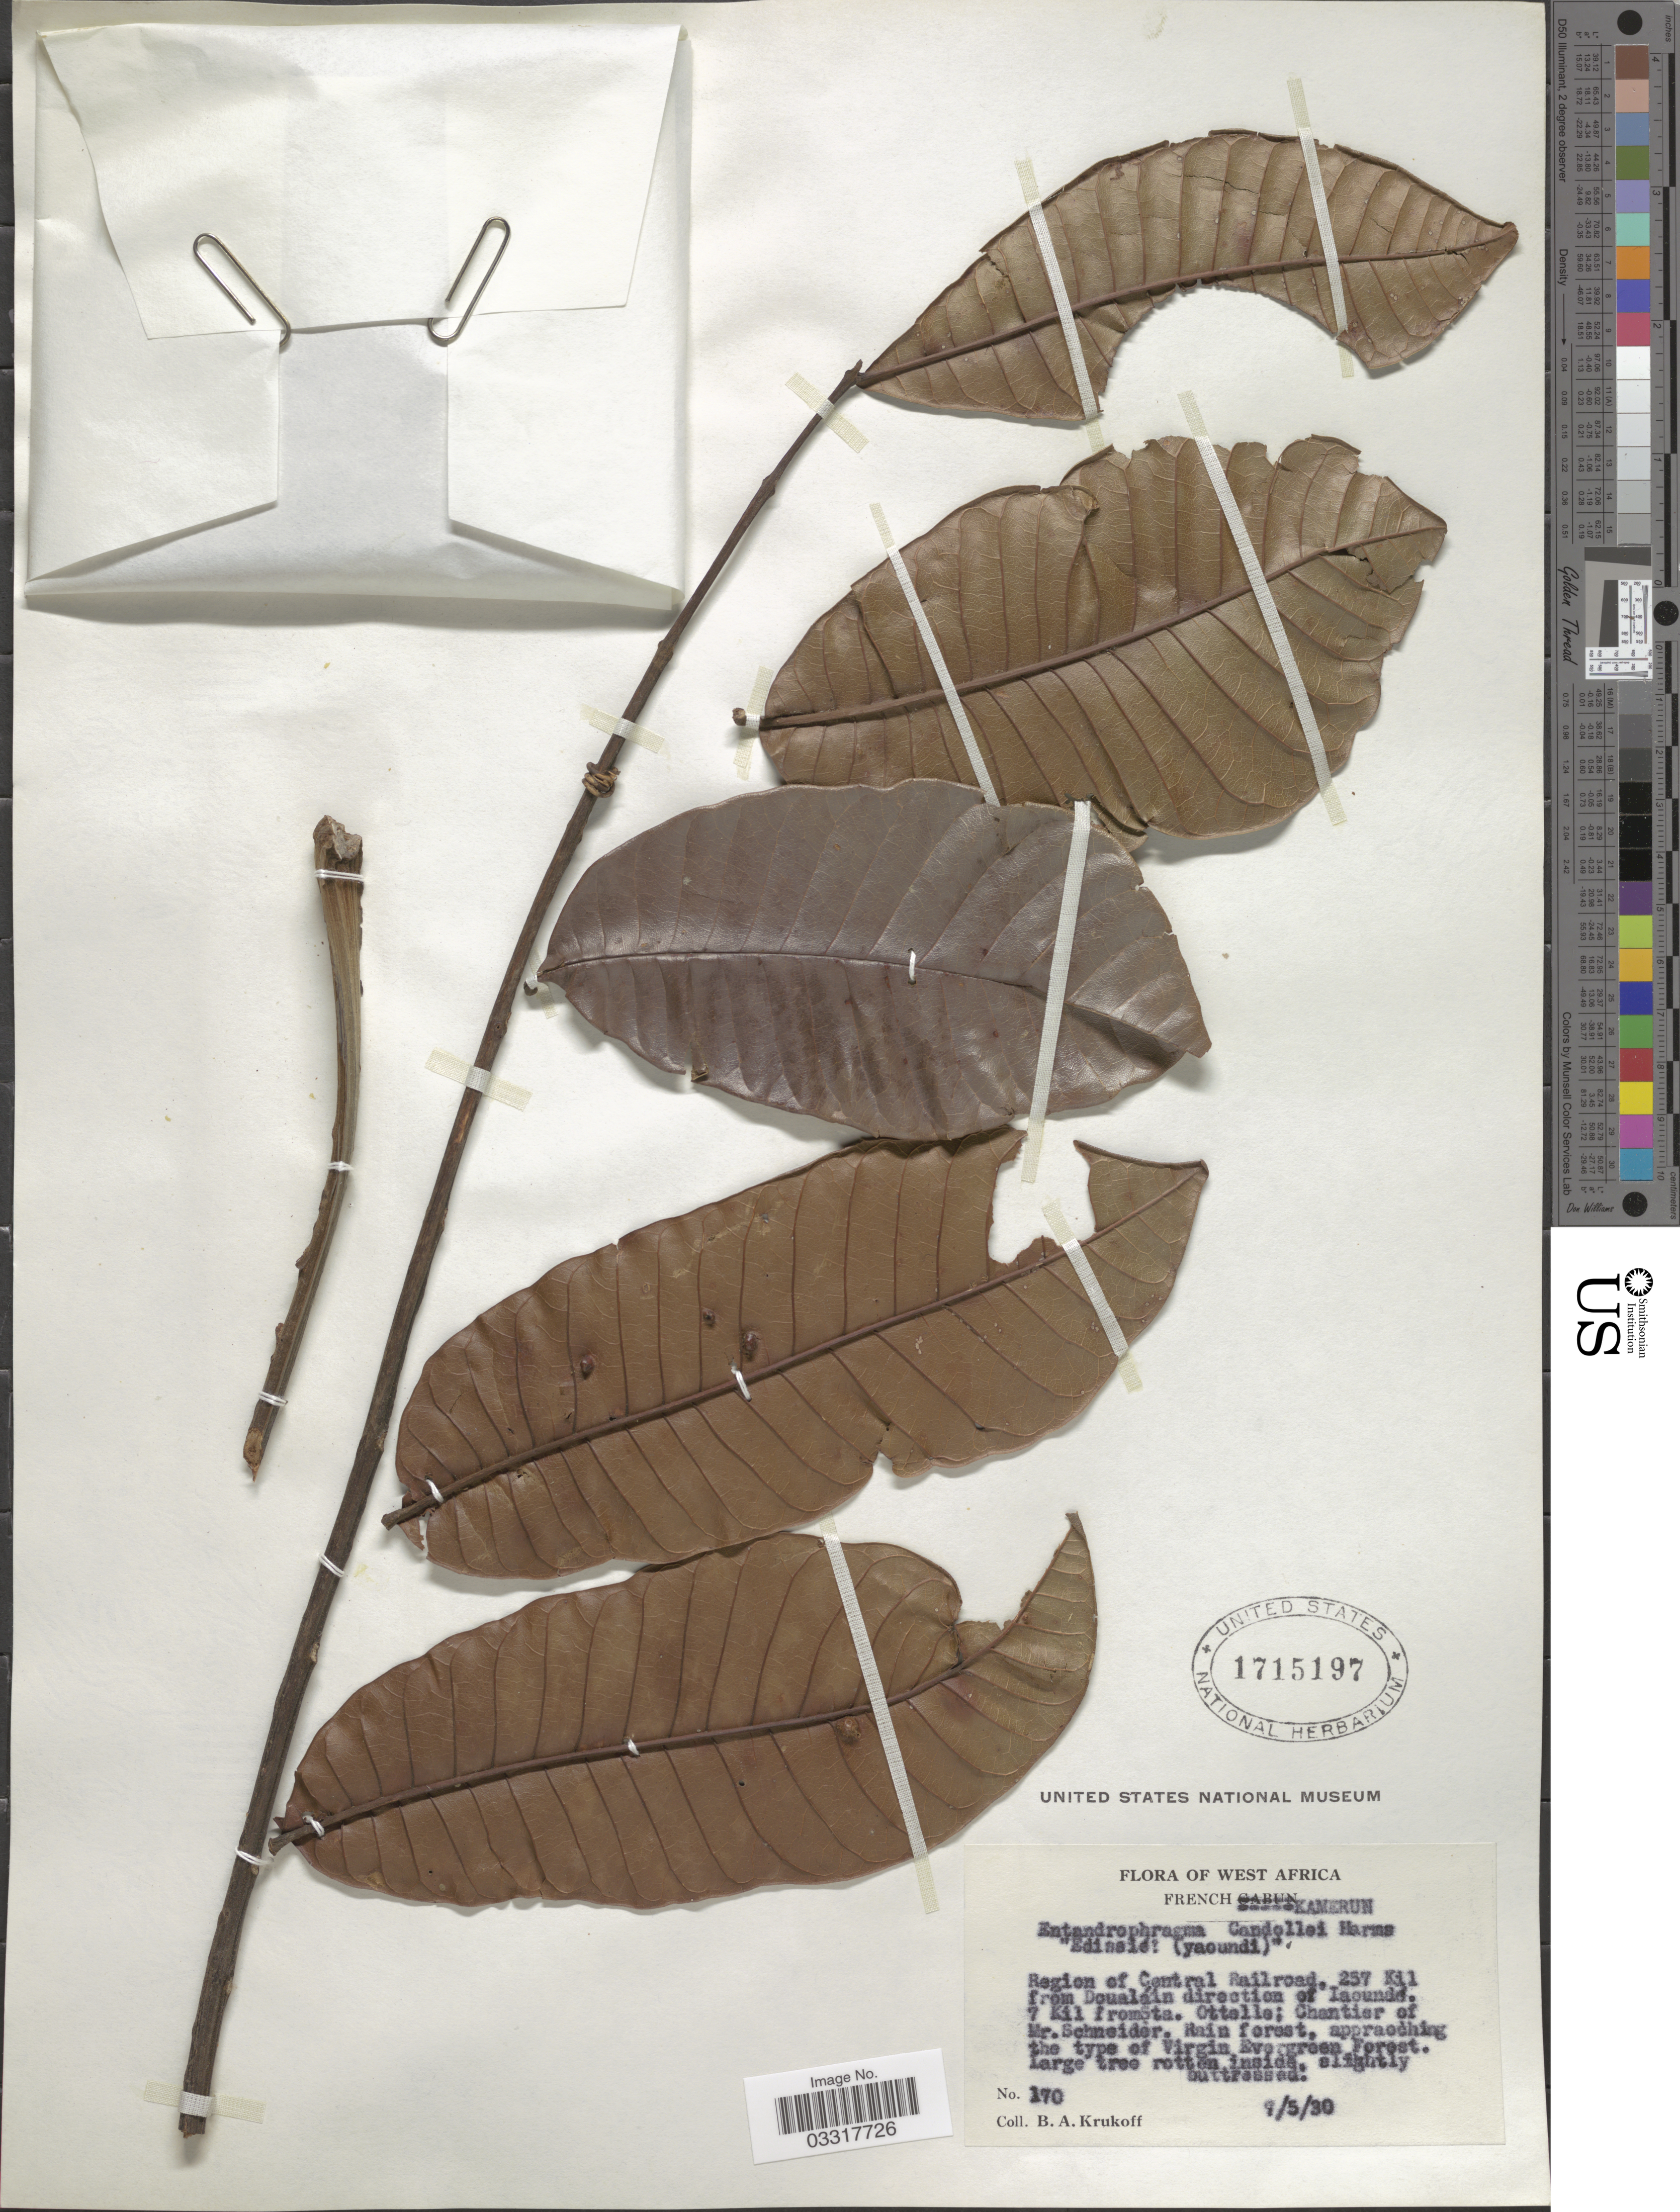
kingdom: Plantae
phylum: Tracheophyta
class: Magnoliopsida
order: Sapindales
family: Meliaceae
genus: Entandrophragma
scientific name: Entandrophragma candollei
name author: Harms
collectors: B. A. Krukoff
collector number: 170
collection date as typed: Transcribed d/m/y: 7/5/30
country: Cameroon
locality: West Africa, French Kamerun, Region of Central Railroad, 257 Kil from Doualá in direction of Iaoundé. 7 Kil. from Sta. Ottelle; Chantier of Mr. Schneider.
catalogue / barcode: US 1715197